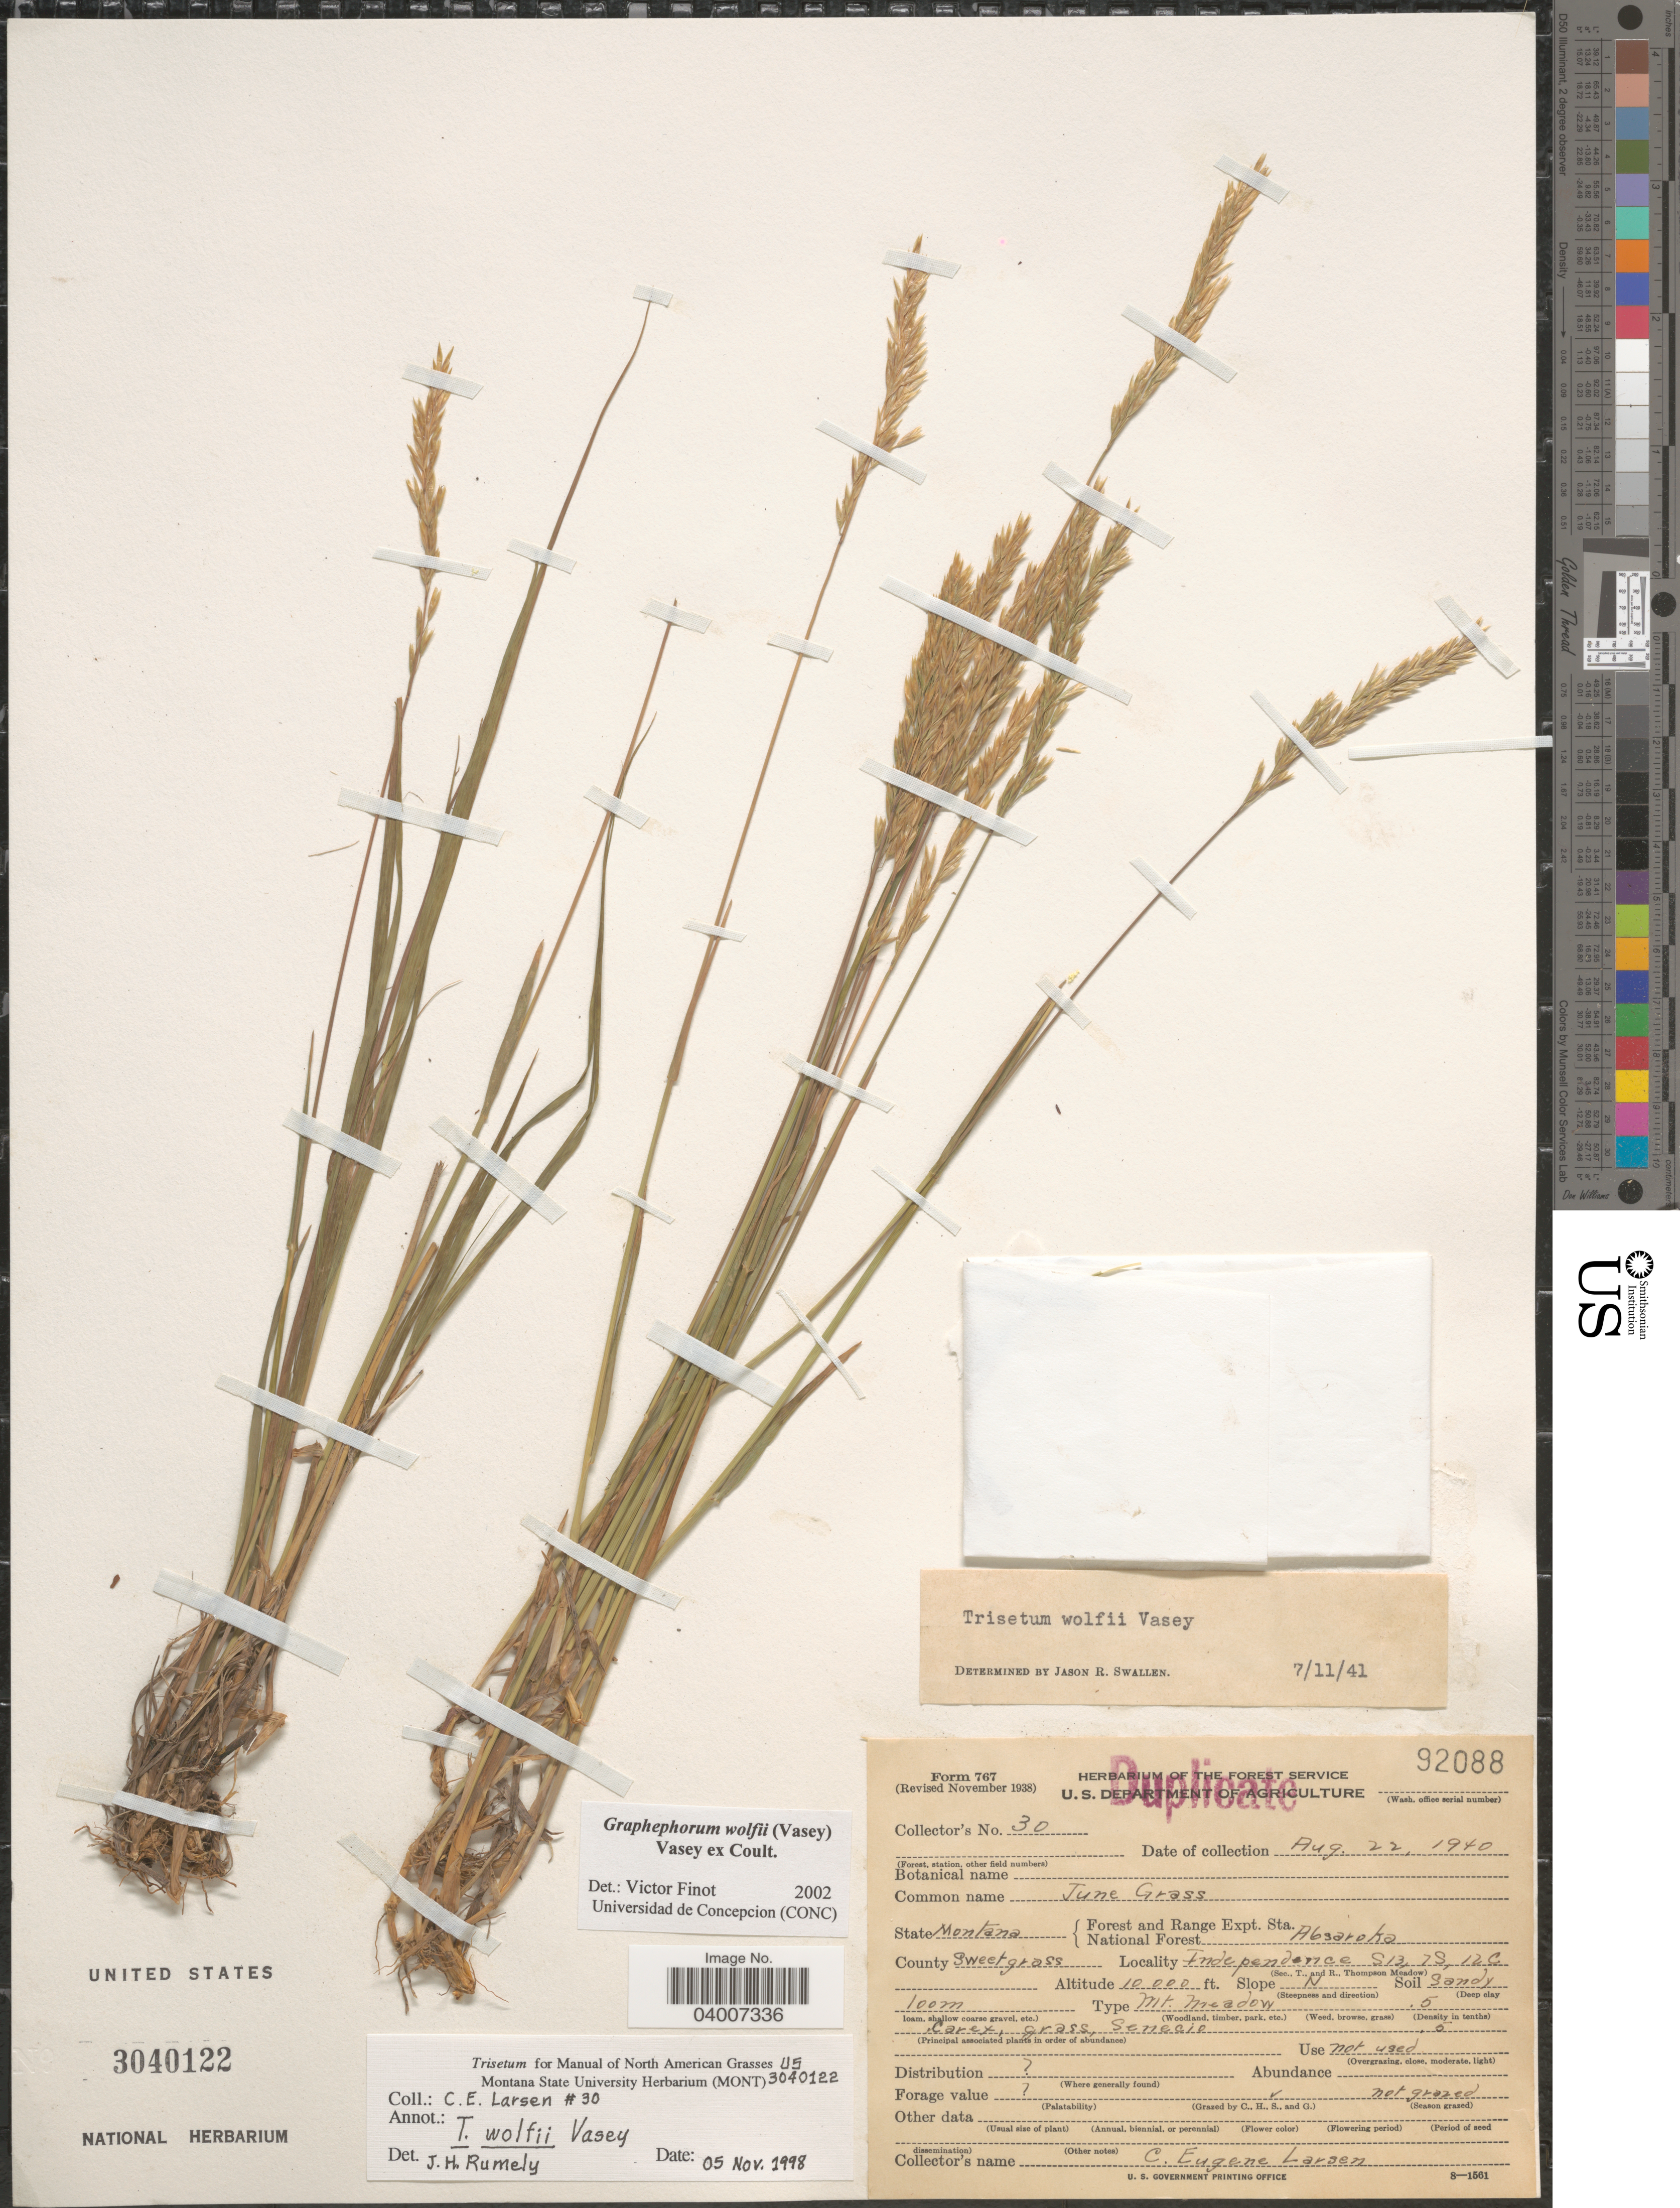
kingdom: Plantae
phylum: Tracheophyta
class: Liliopsida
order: Poales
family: Poaceae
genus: Graphephorum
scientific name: Graphephorum wolfii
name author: (E. Fourn.) Vasey ex Coult.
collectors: C. Larsen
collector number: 30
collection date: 1940-08-22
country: United States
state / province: Montana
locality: Forest and Range Expt. Sta. National Forest Absaroka. County Sweetgrass. Independence S13, 1S, 12C.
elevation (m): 3048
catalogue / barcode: US 3040122